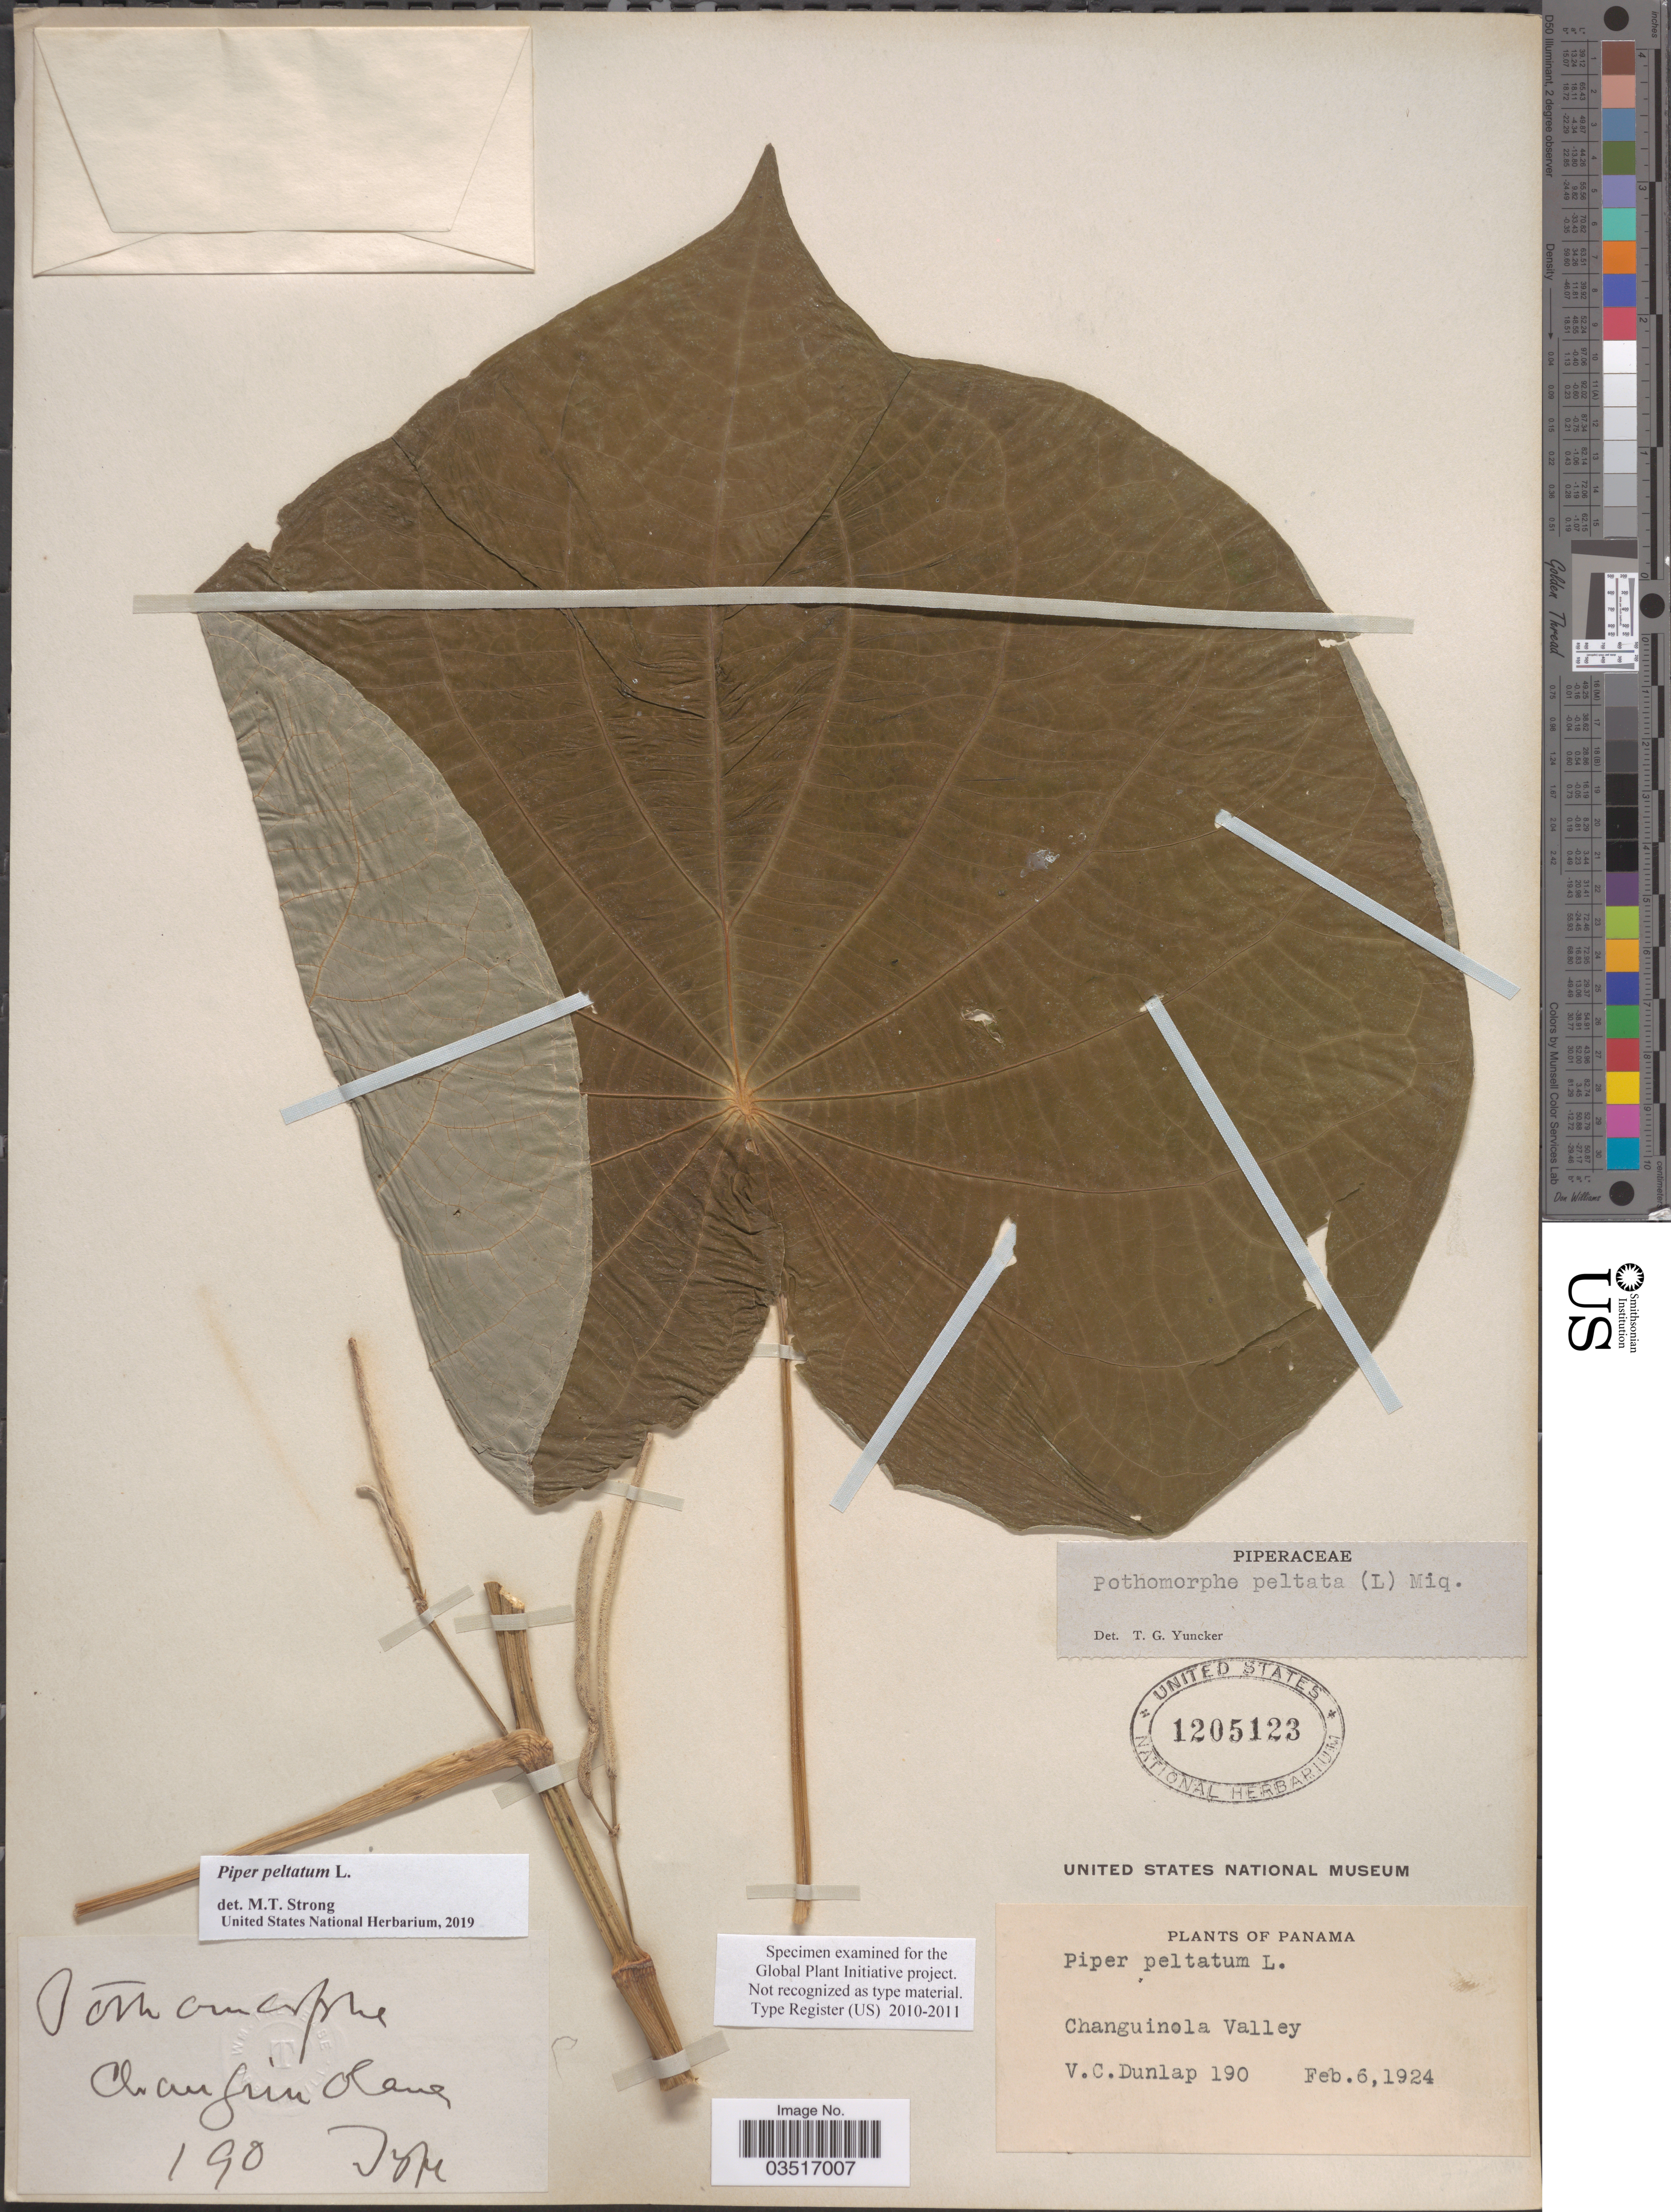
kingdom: Plantae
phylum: Tracheophyta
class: Magnoliopsida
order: Piperales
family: Piperaceae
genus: Piper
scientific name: Piper peltatum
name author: L.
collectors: V. C. Dunlap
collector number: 190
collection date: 1924-02-06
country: Panama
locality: Changuinola Valley.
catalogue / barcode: US 1205123